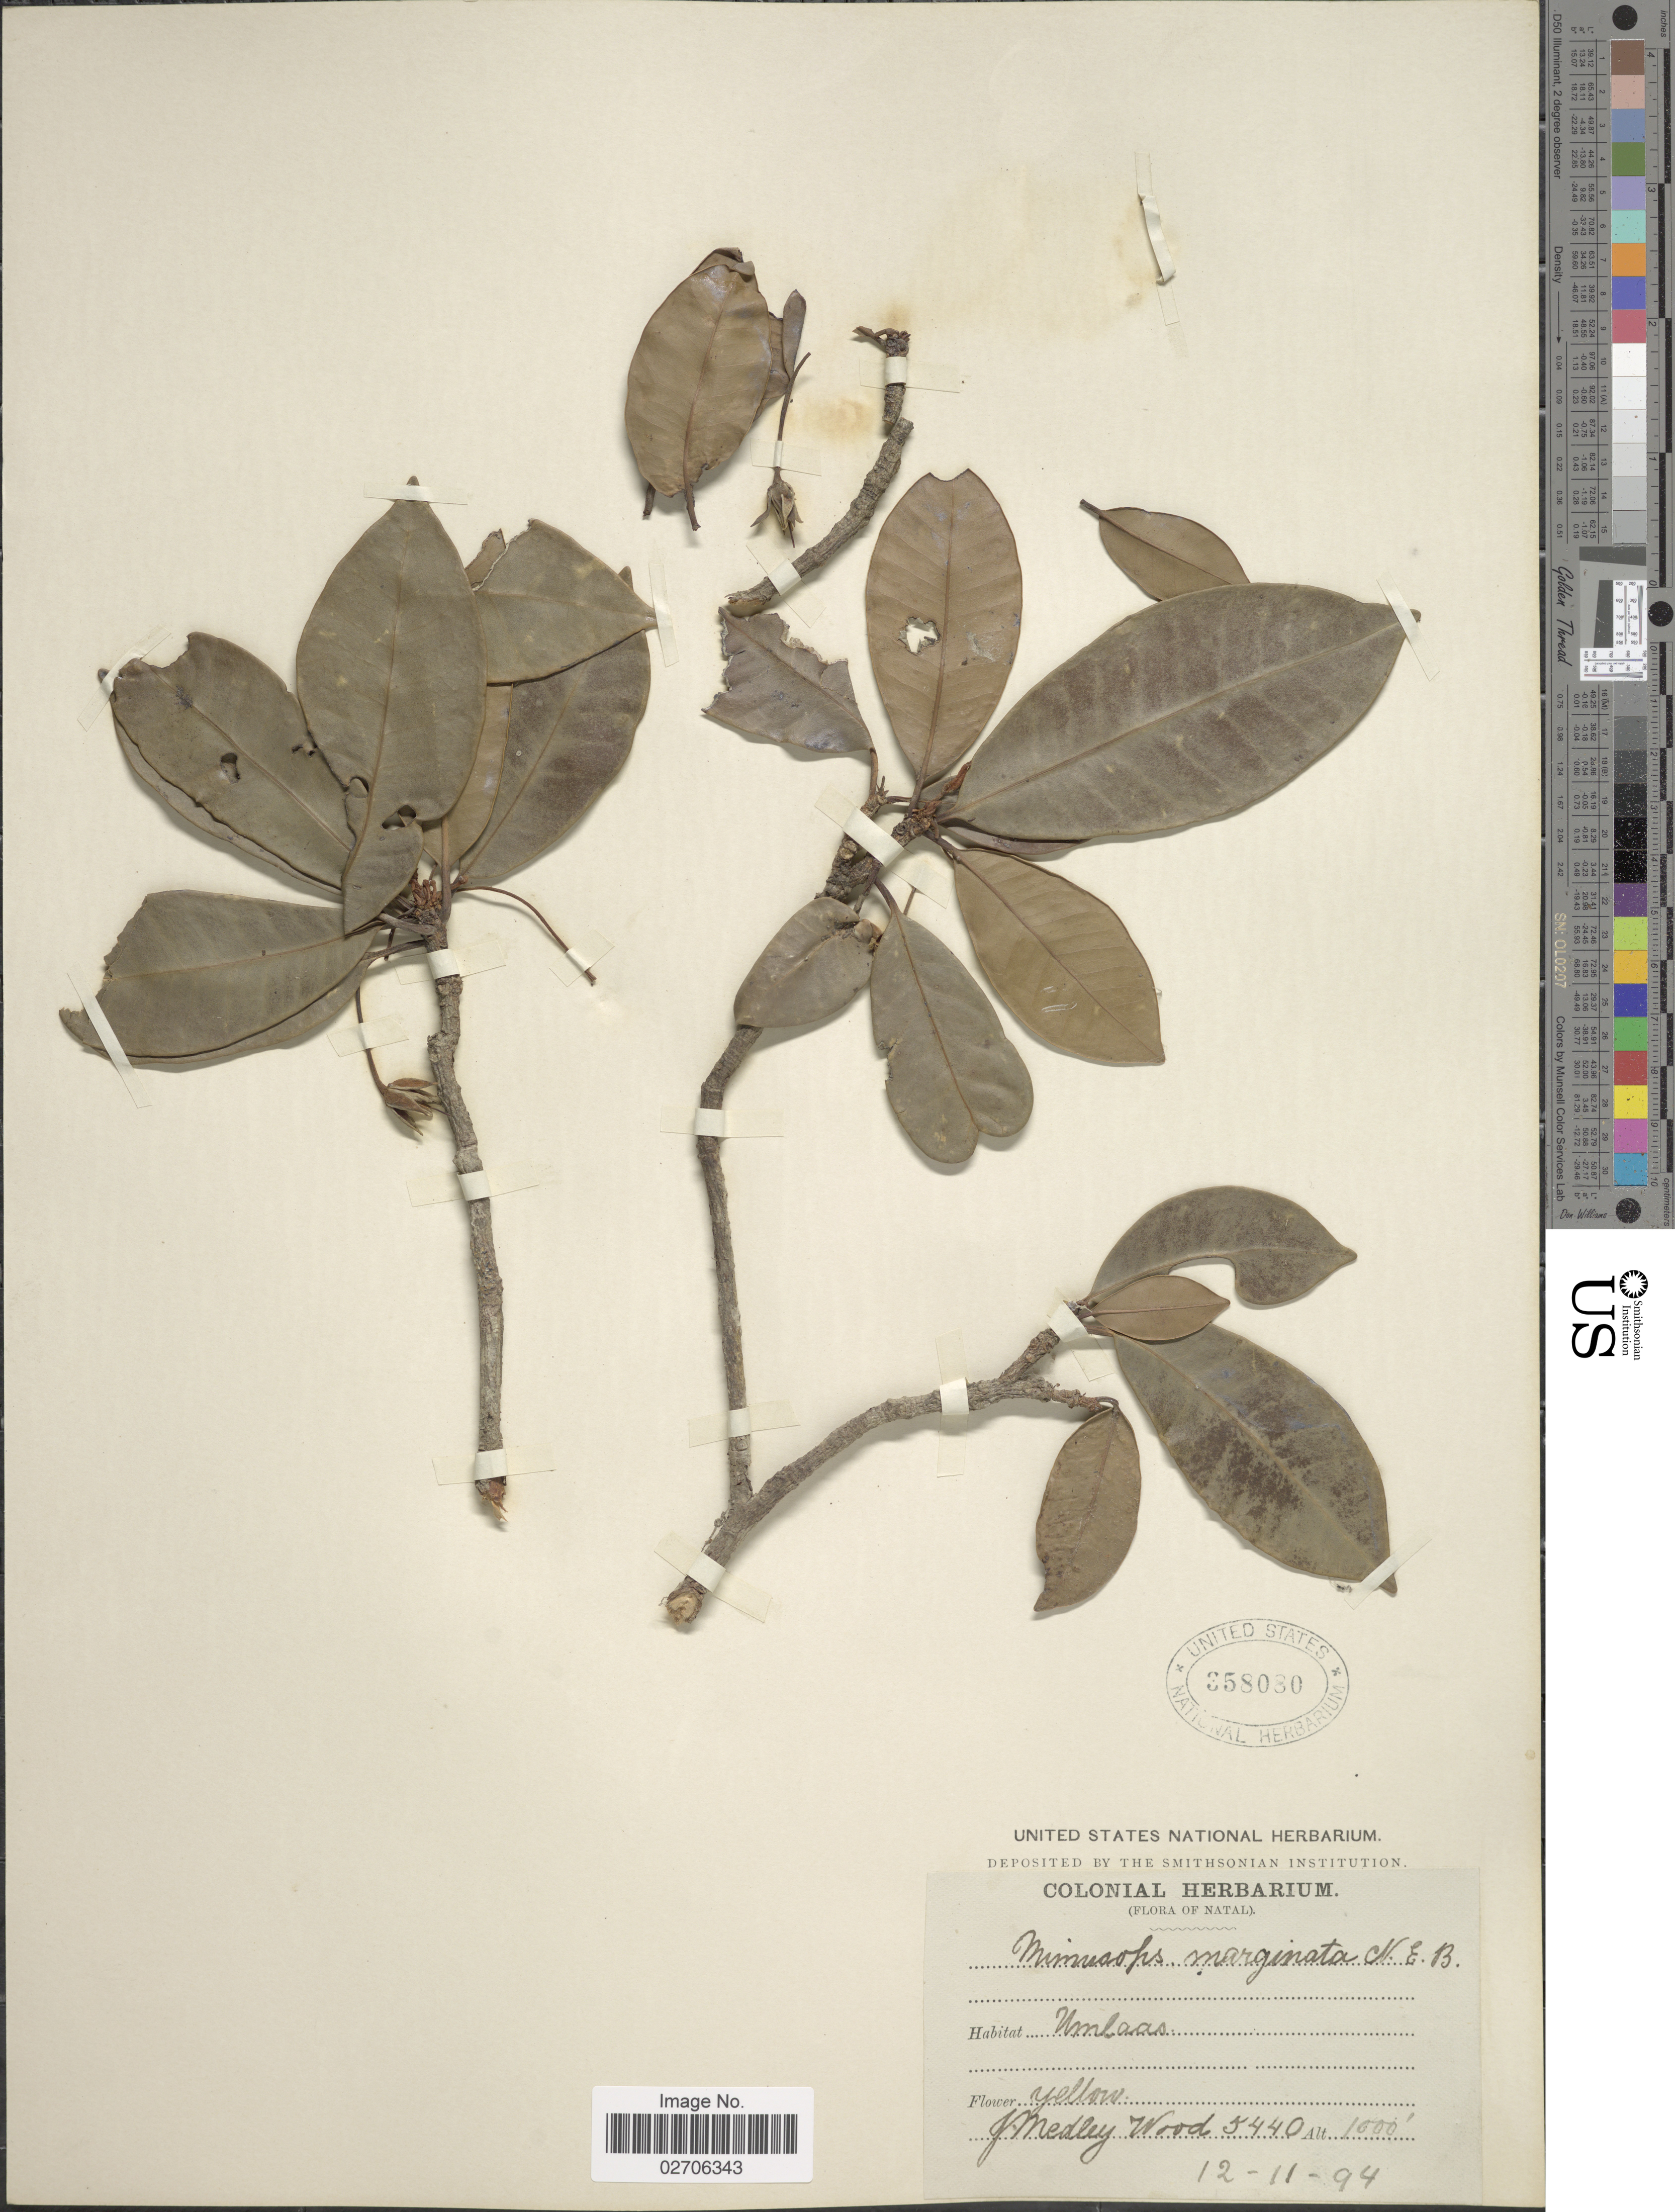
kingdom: Plantae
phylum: Tracheophyta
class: Magnoliopsida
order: Ericales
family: Sapotaceae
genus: Mimusops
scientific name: Mimusops marginata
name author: N.E. Br.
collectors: J. Medley Wood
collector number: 5440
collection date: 1894-11-12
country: South Africa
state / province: KwaZulu-Natal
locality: Umlaas.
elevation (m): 305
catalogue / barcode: US 358080